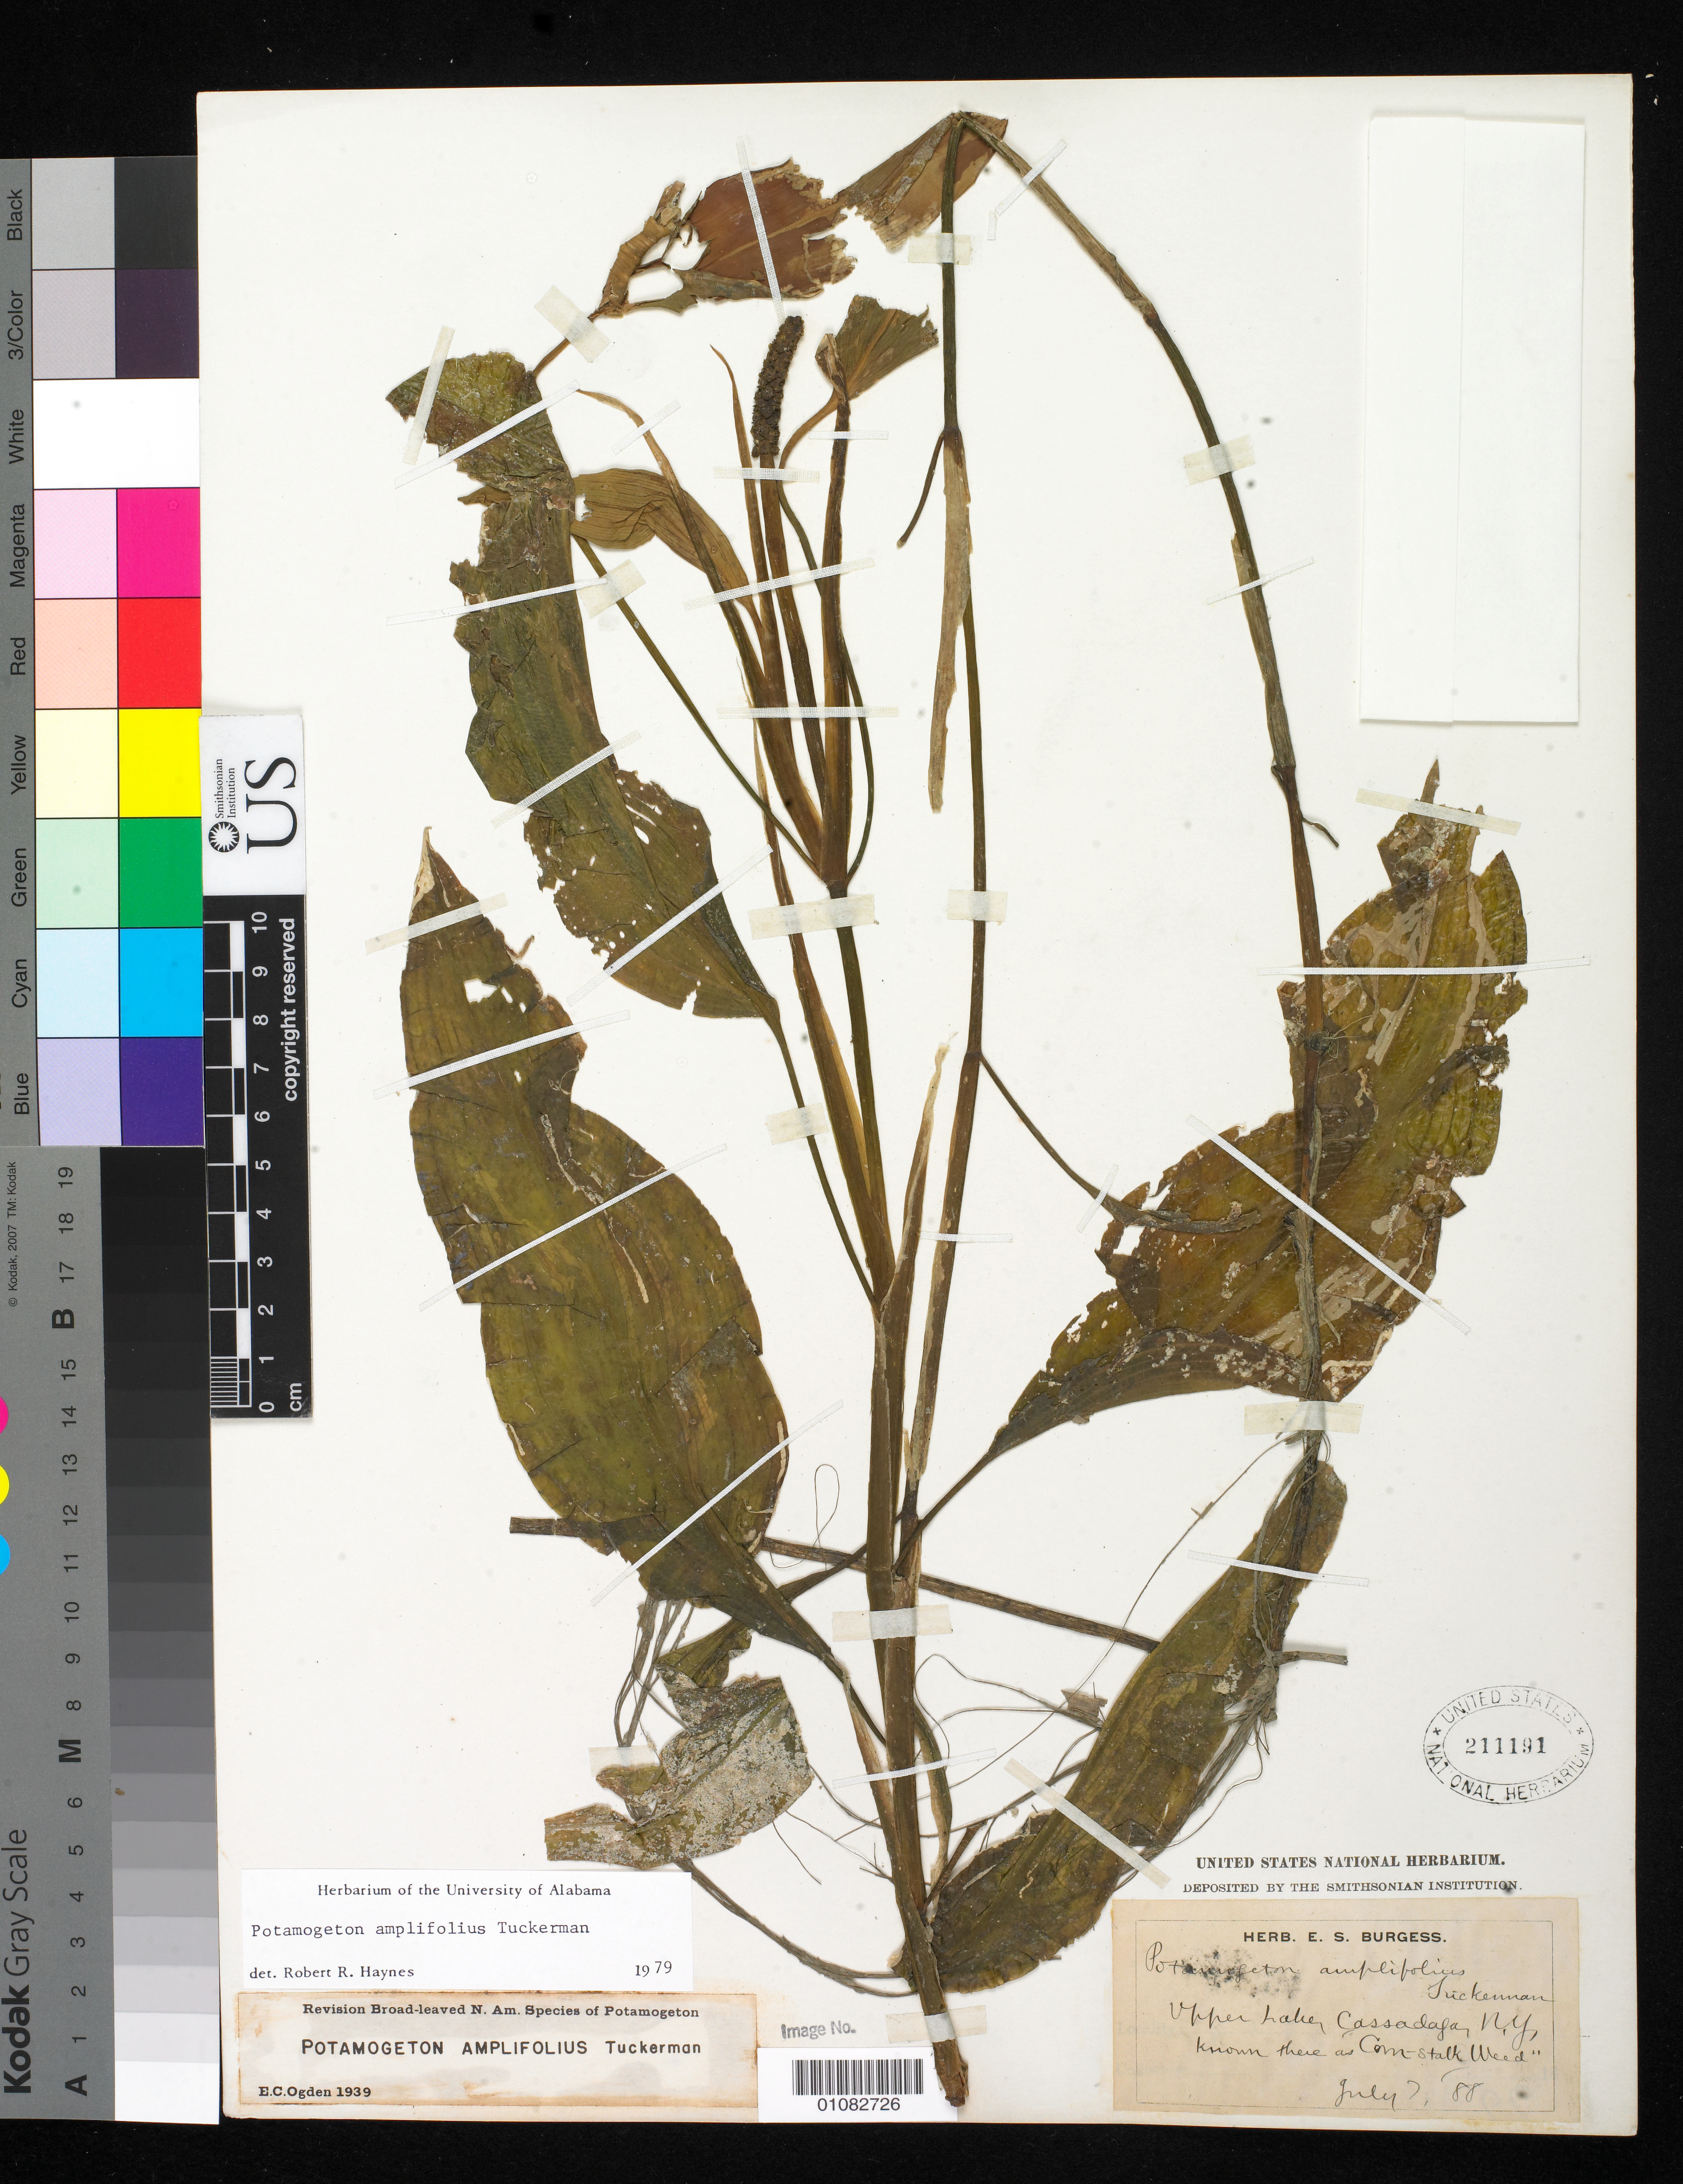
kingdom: Plantae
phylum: Tracheophyta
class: Liliopsida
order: Alismatales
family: Potamogetonaceae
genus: Potamogeton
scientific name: Potamogeton amplifolius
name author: Tuckerm.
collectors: ex herb. E. S. Burgess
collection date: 1888-07-07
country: United States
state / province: New York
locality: Cassadaga, Upper Lake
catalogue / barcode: US 211191